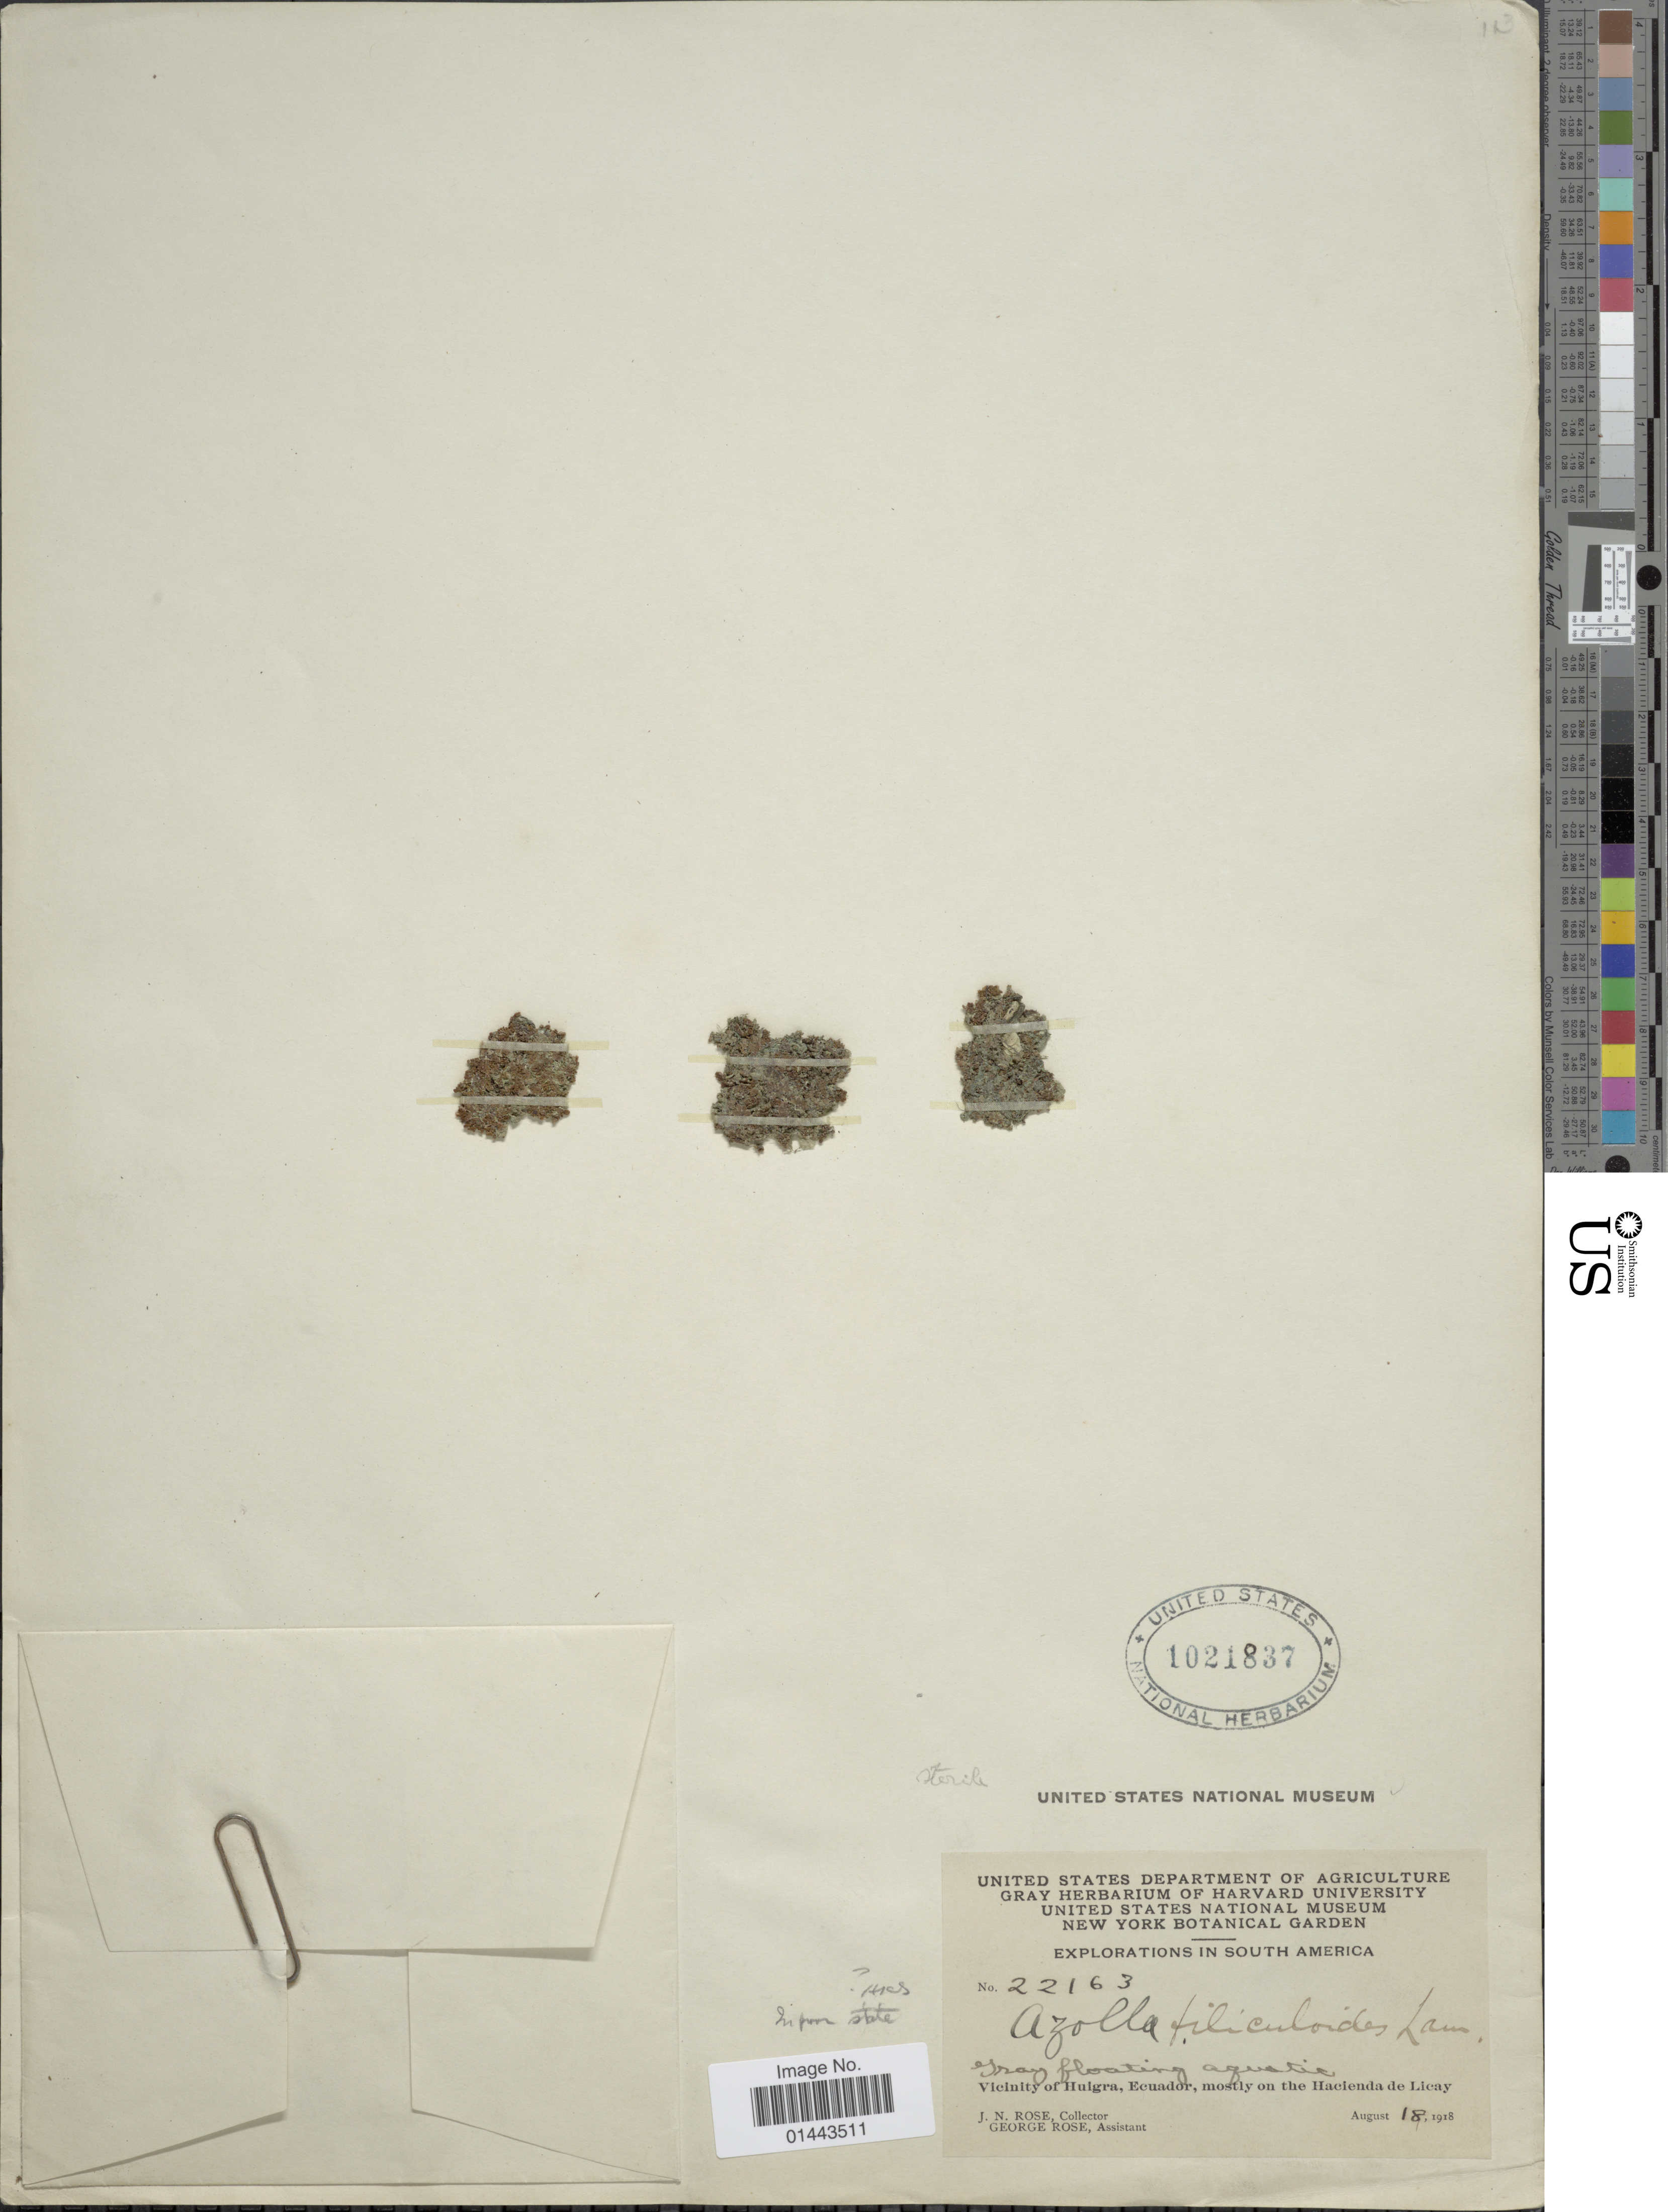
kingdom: Plantae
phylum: Tracheophyta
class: Polypodiopsida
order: Salviniales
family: Salviniaceae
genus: Azolla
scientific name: Azolla filiculoides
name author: Lam.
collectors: J. N. Rose & G. Rose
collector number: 22163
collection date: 1918-08-18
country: Ecuador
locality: Vicinity of Huigra, mostly on the Hacienda de Licay.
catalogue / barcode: US 1021837